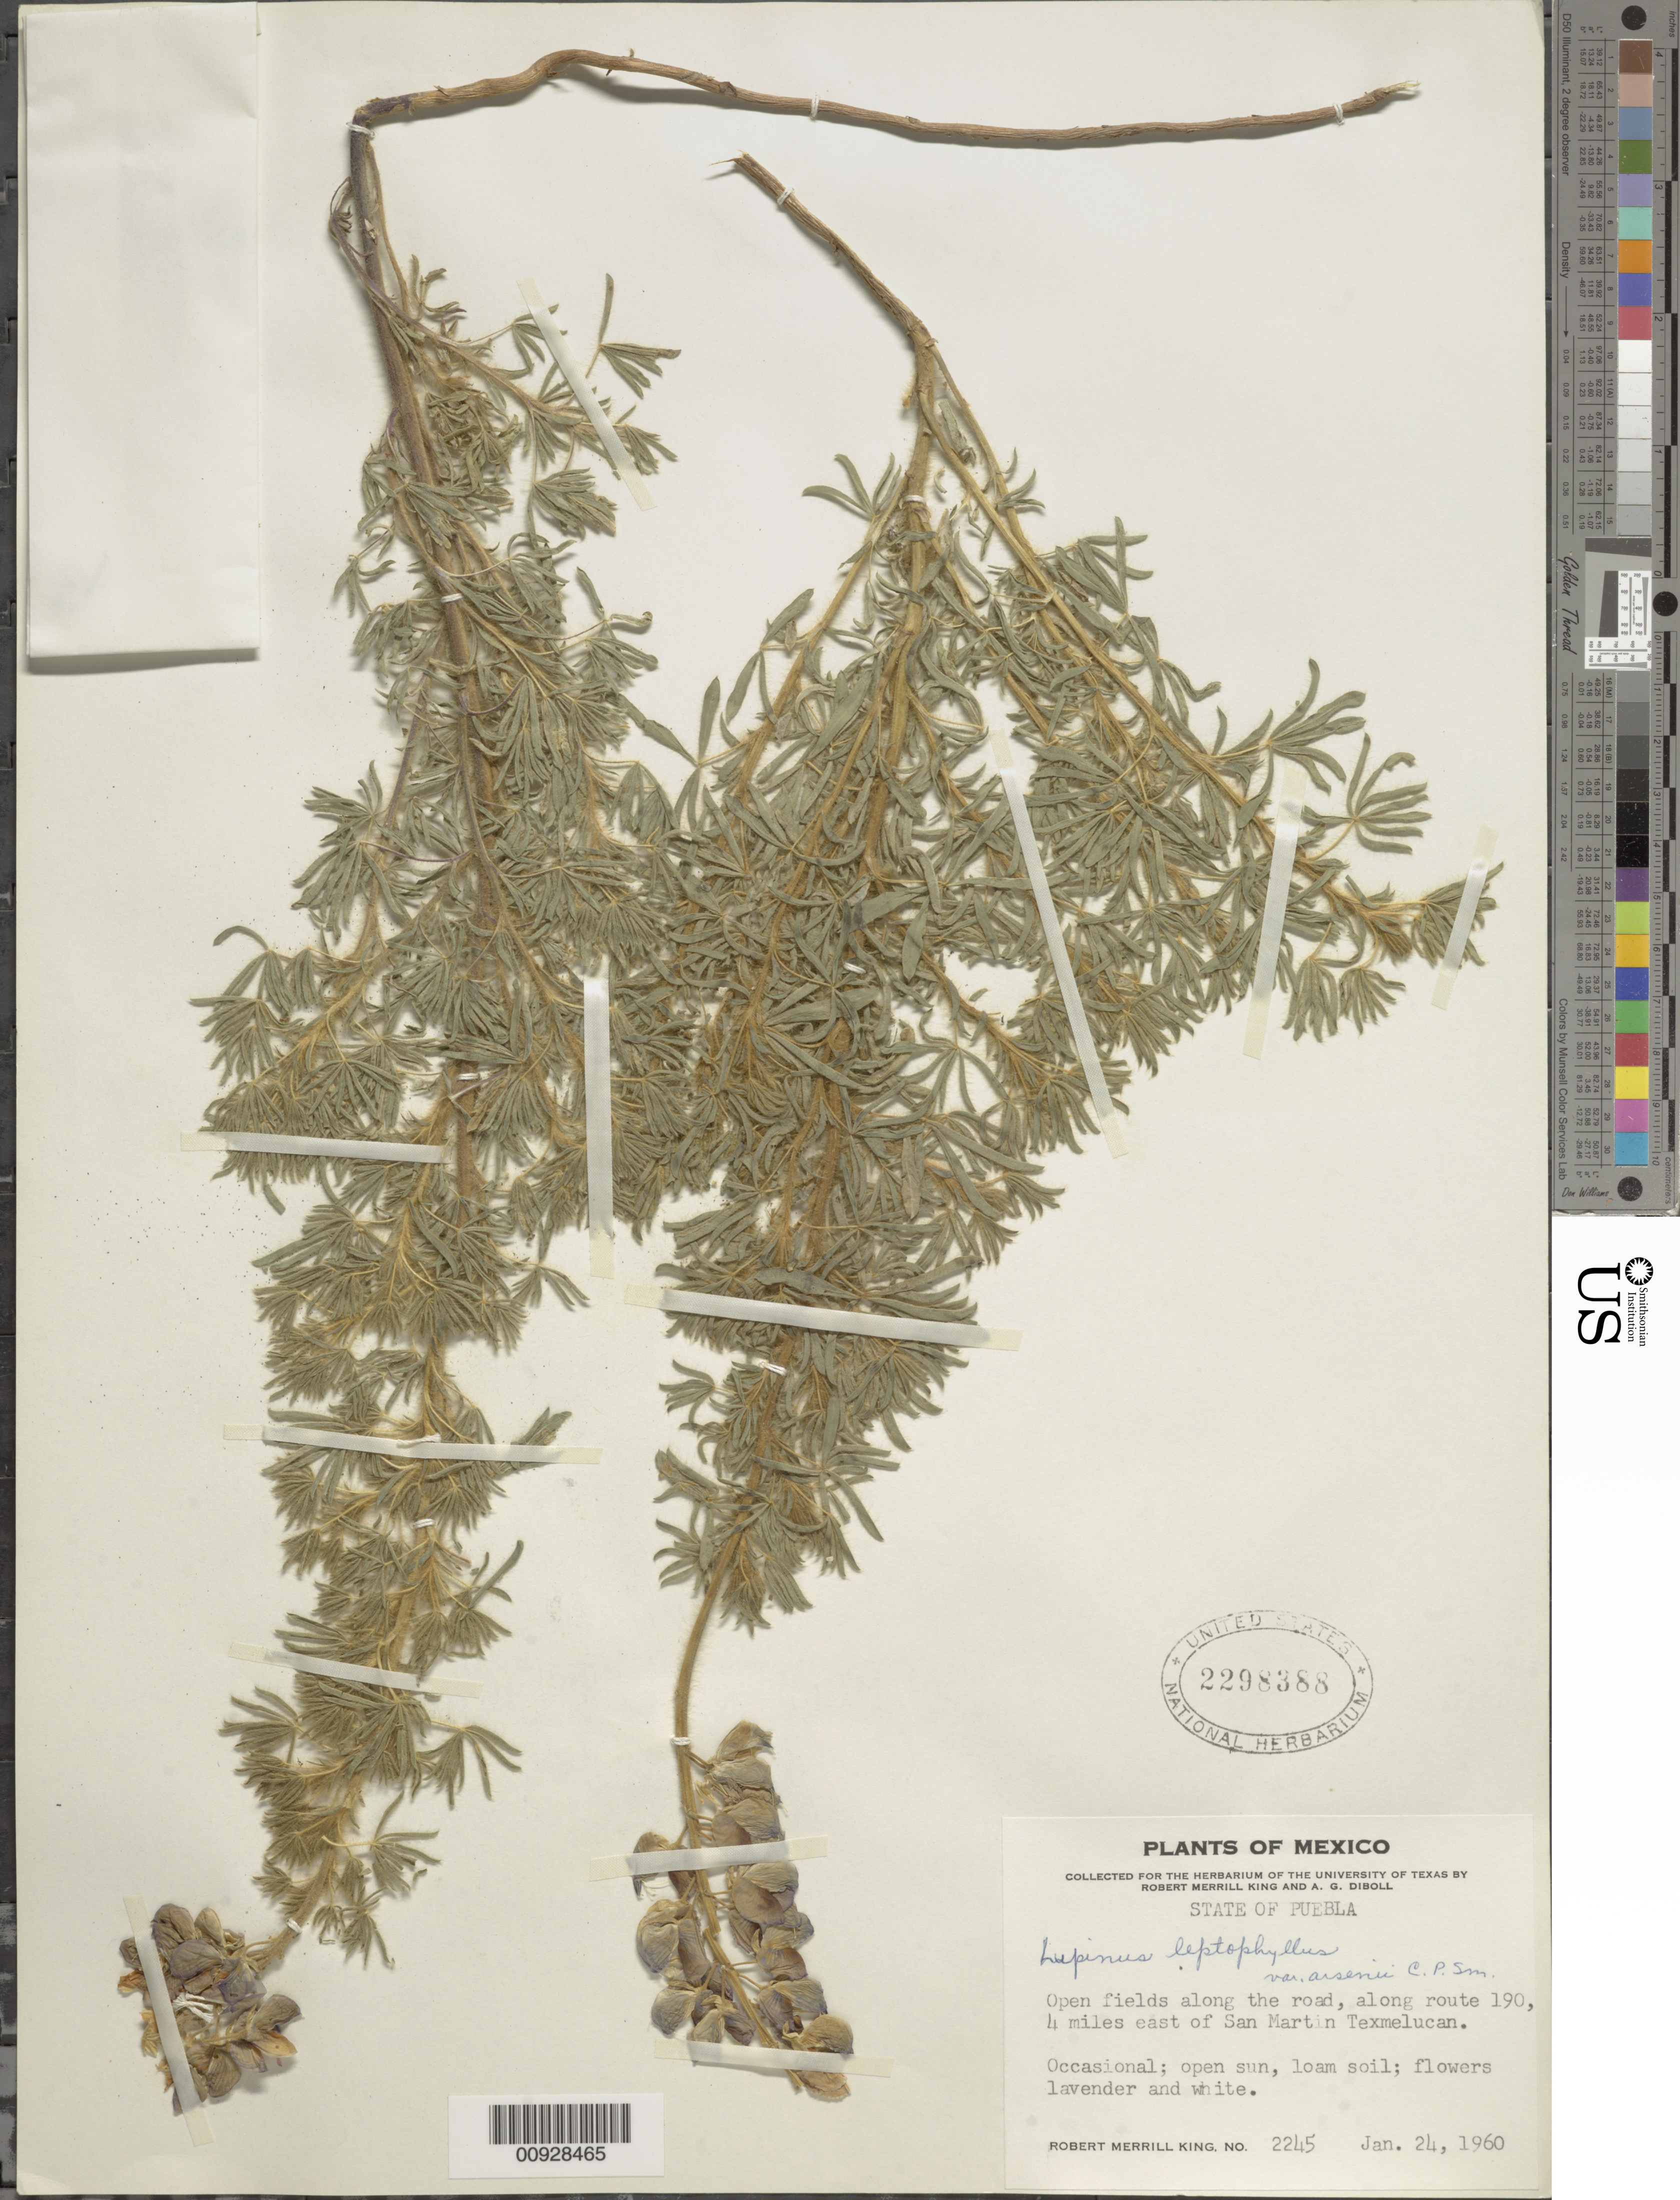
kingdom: Plantae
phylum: Tracheophyta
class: Magnoliopsida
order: Fabales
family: Fabaceae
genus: Lupinus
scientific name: Lupinus leptophyllus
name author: Cham. & Schltdl.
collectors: R. M. King & A. Diboll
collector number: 2245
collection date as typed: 24 Jan 1960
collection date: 1960-01-24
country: Mexico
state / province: Puebla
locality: Along route 190, 4 miles east of San Martín Texmelucan.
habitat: Open fields along the road. Open sun, loam soil.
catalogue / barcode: US 2298388